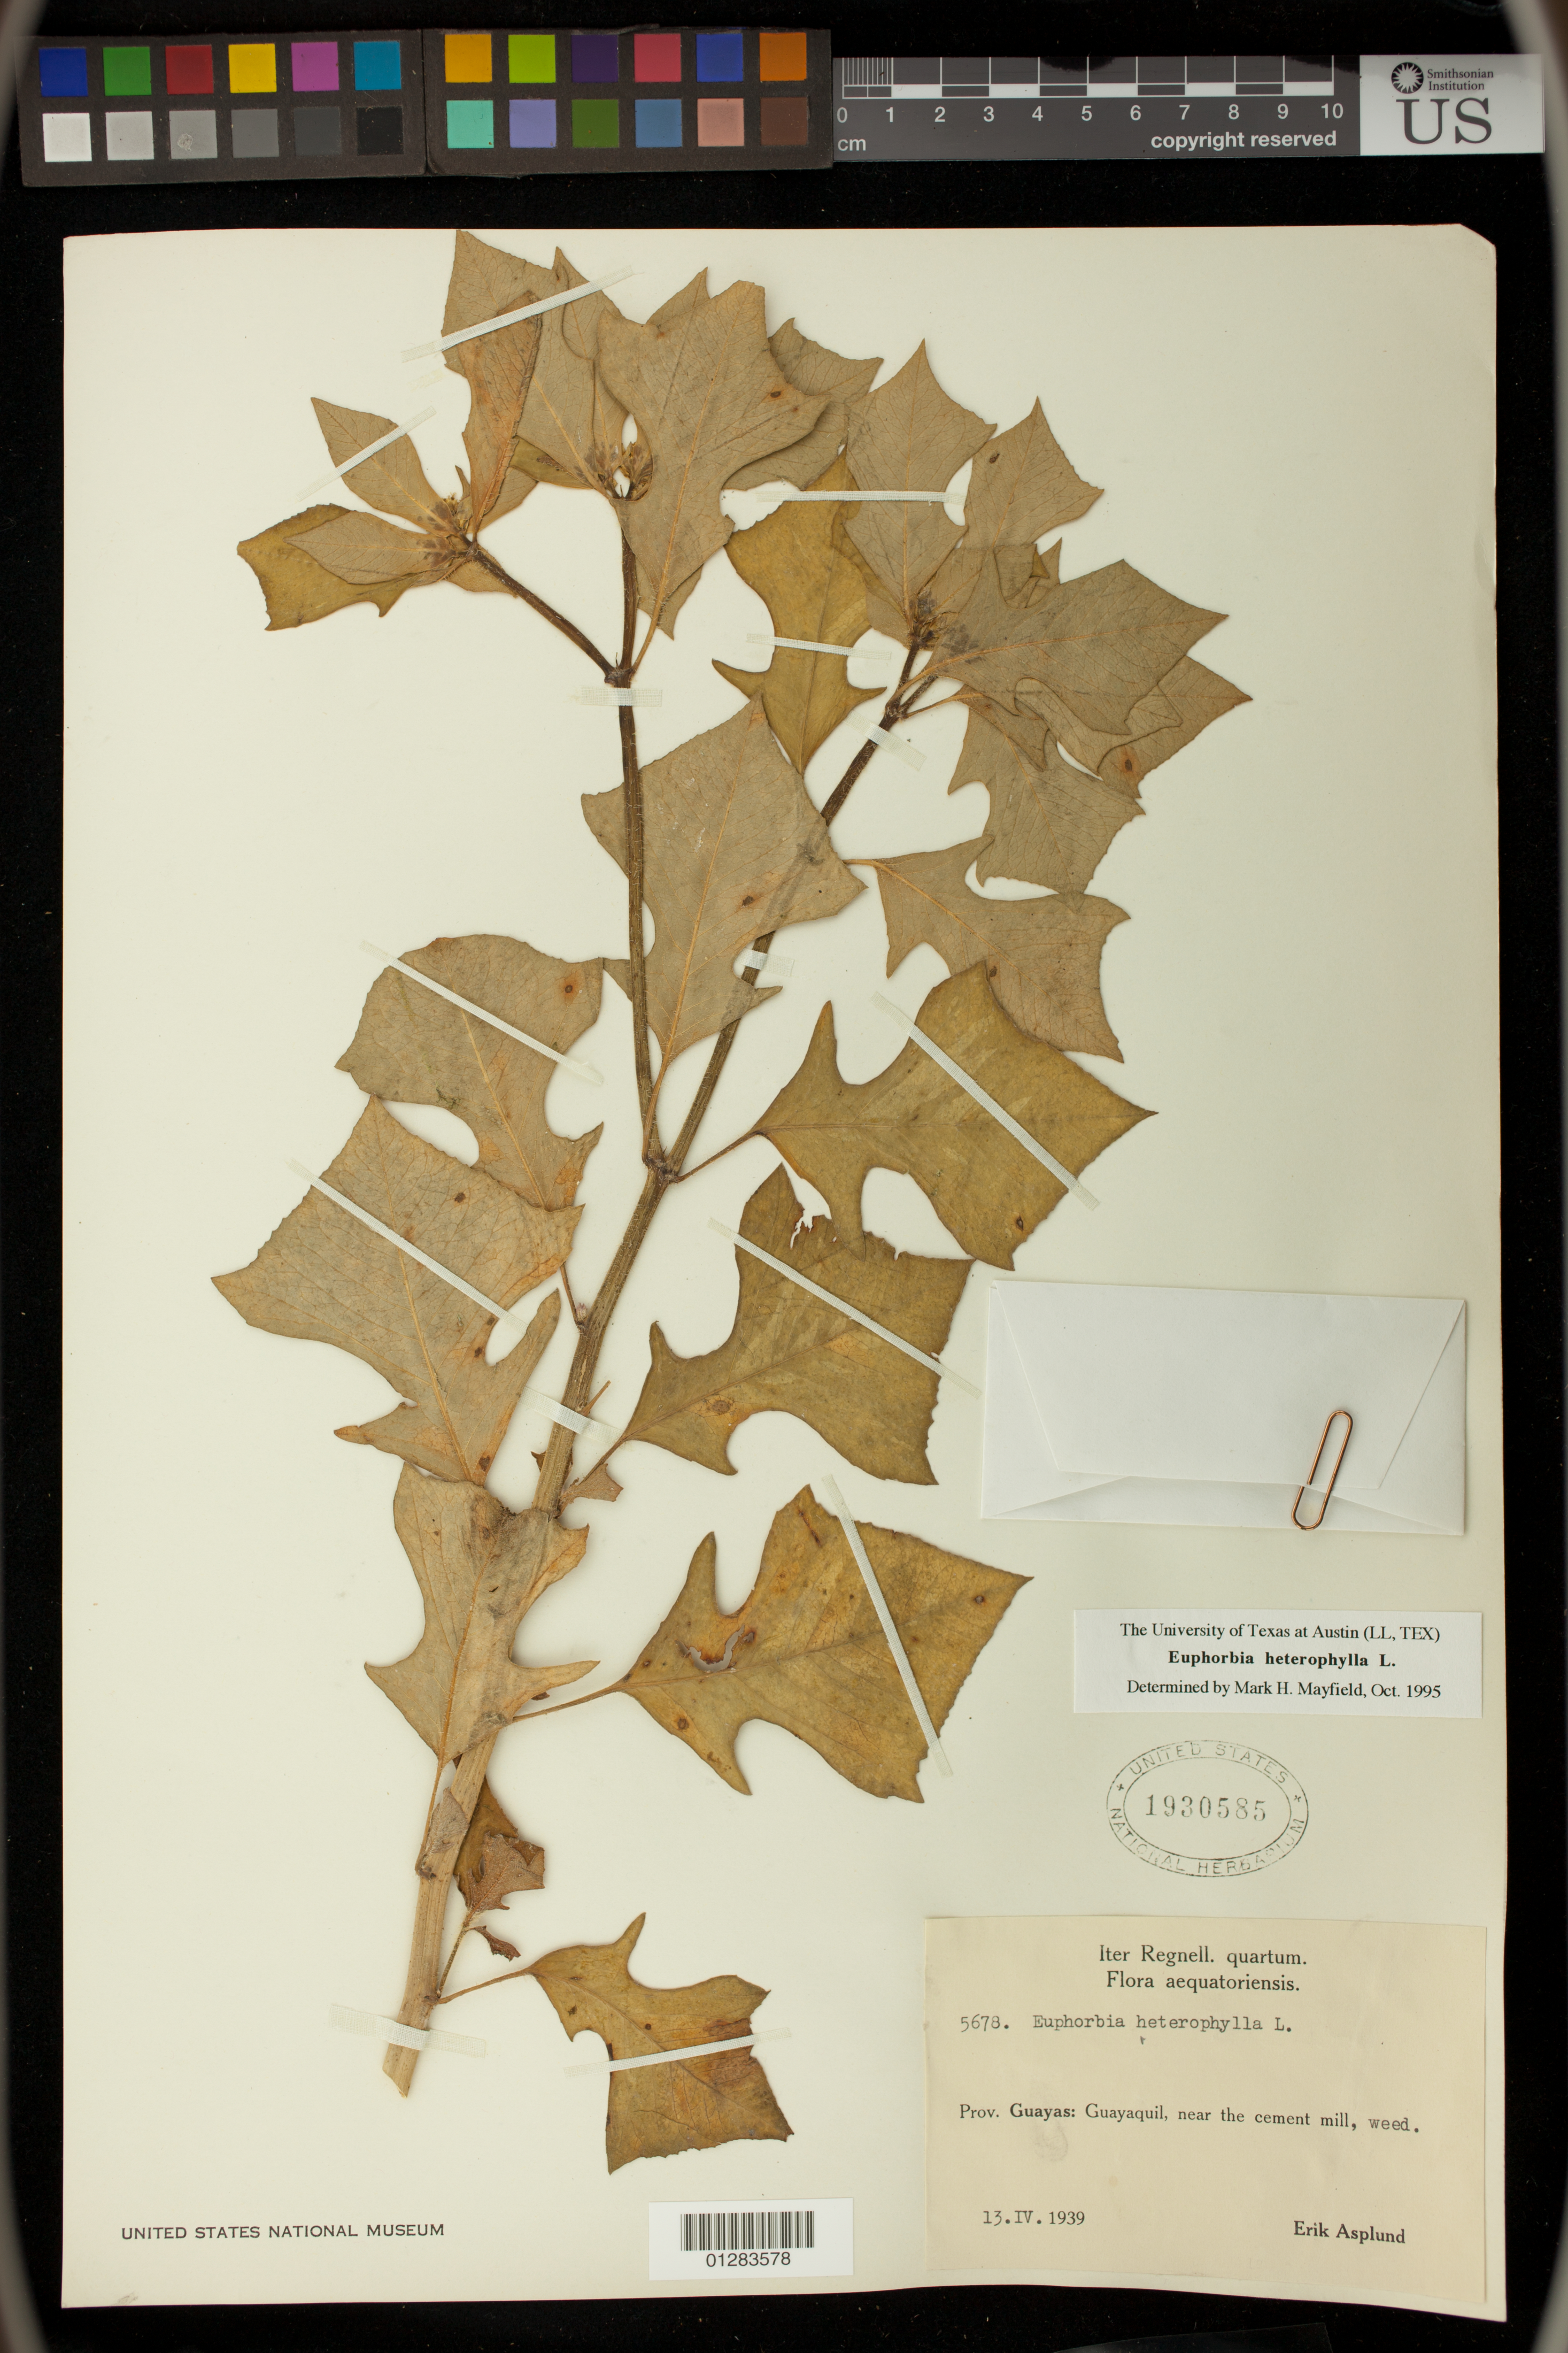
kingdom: Plantae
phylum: Tracheophyta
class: Magnoliopsida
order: Malpighiales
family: Euphorbiaceae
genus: Euphorbia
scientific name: Euphorbia heterophylla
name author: L.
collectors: E. Asplund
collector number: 5678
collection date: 1939-04-13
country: Ecuador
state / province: Guayas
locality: Guayaquil, near the cement mill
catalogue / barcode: US 1930585